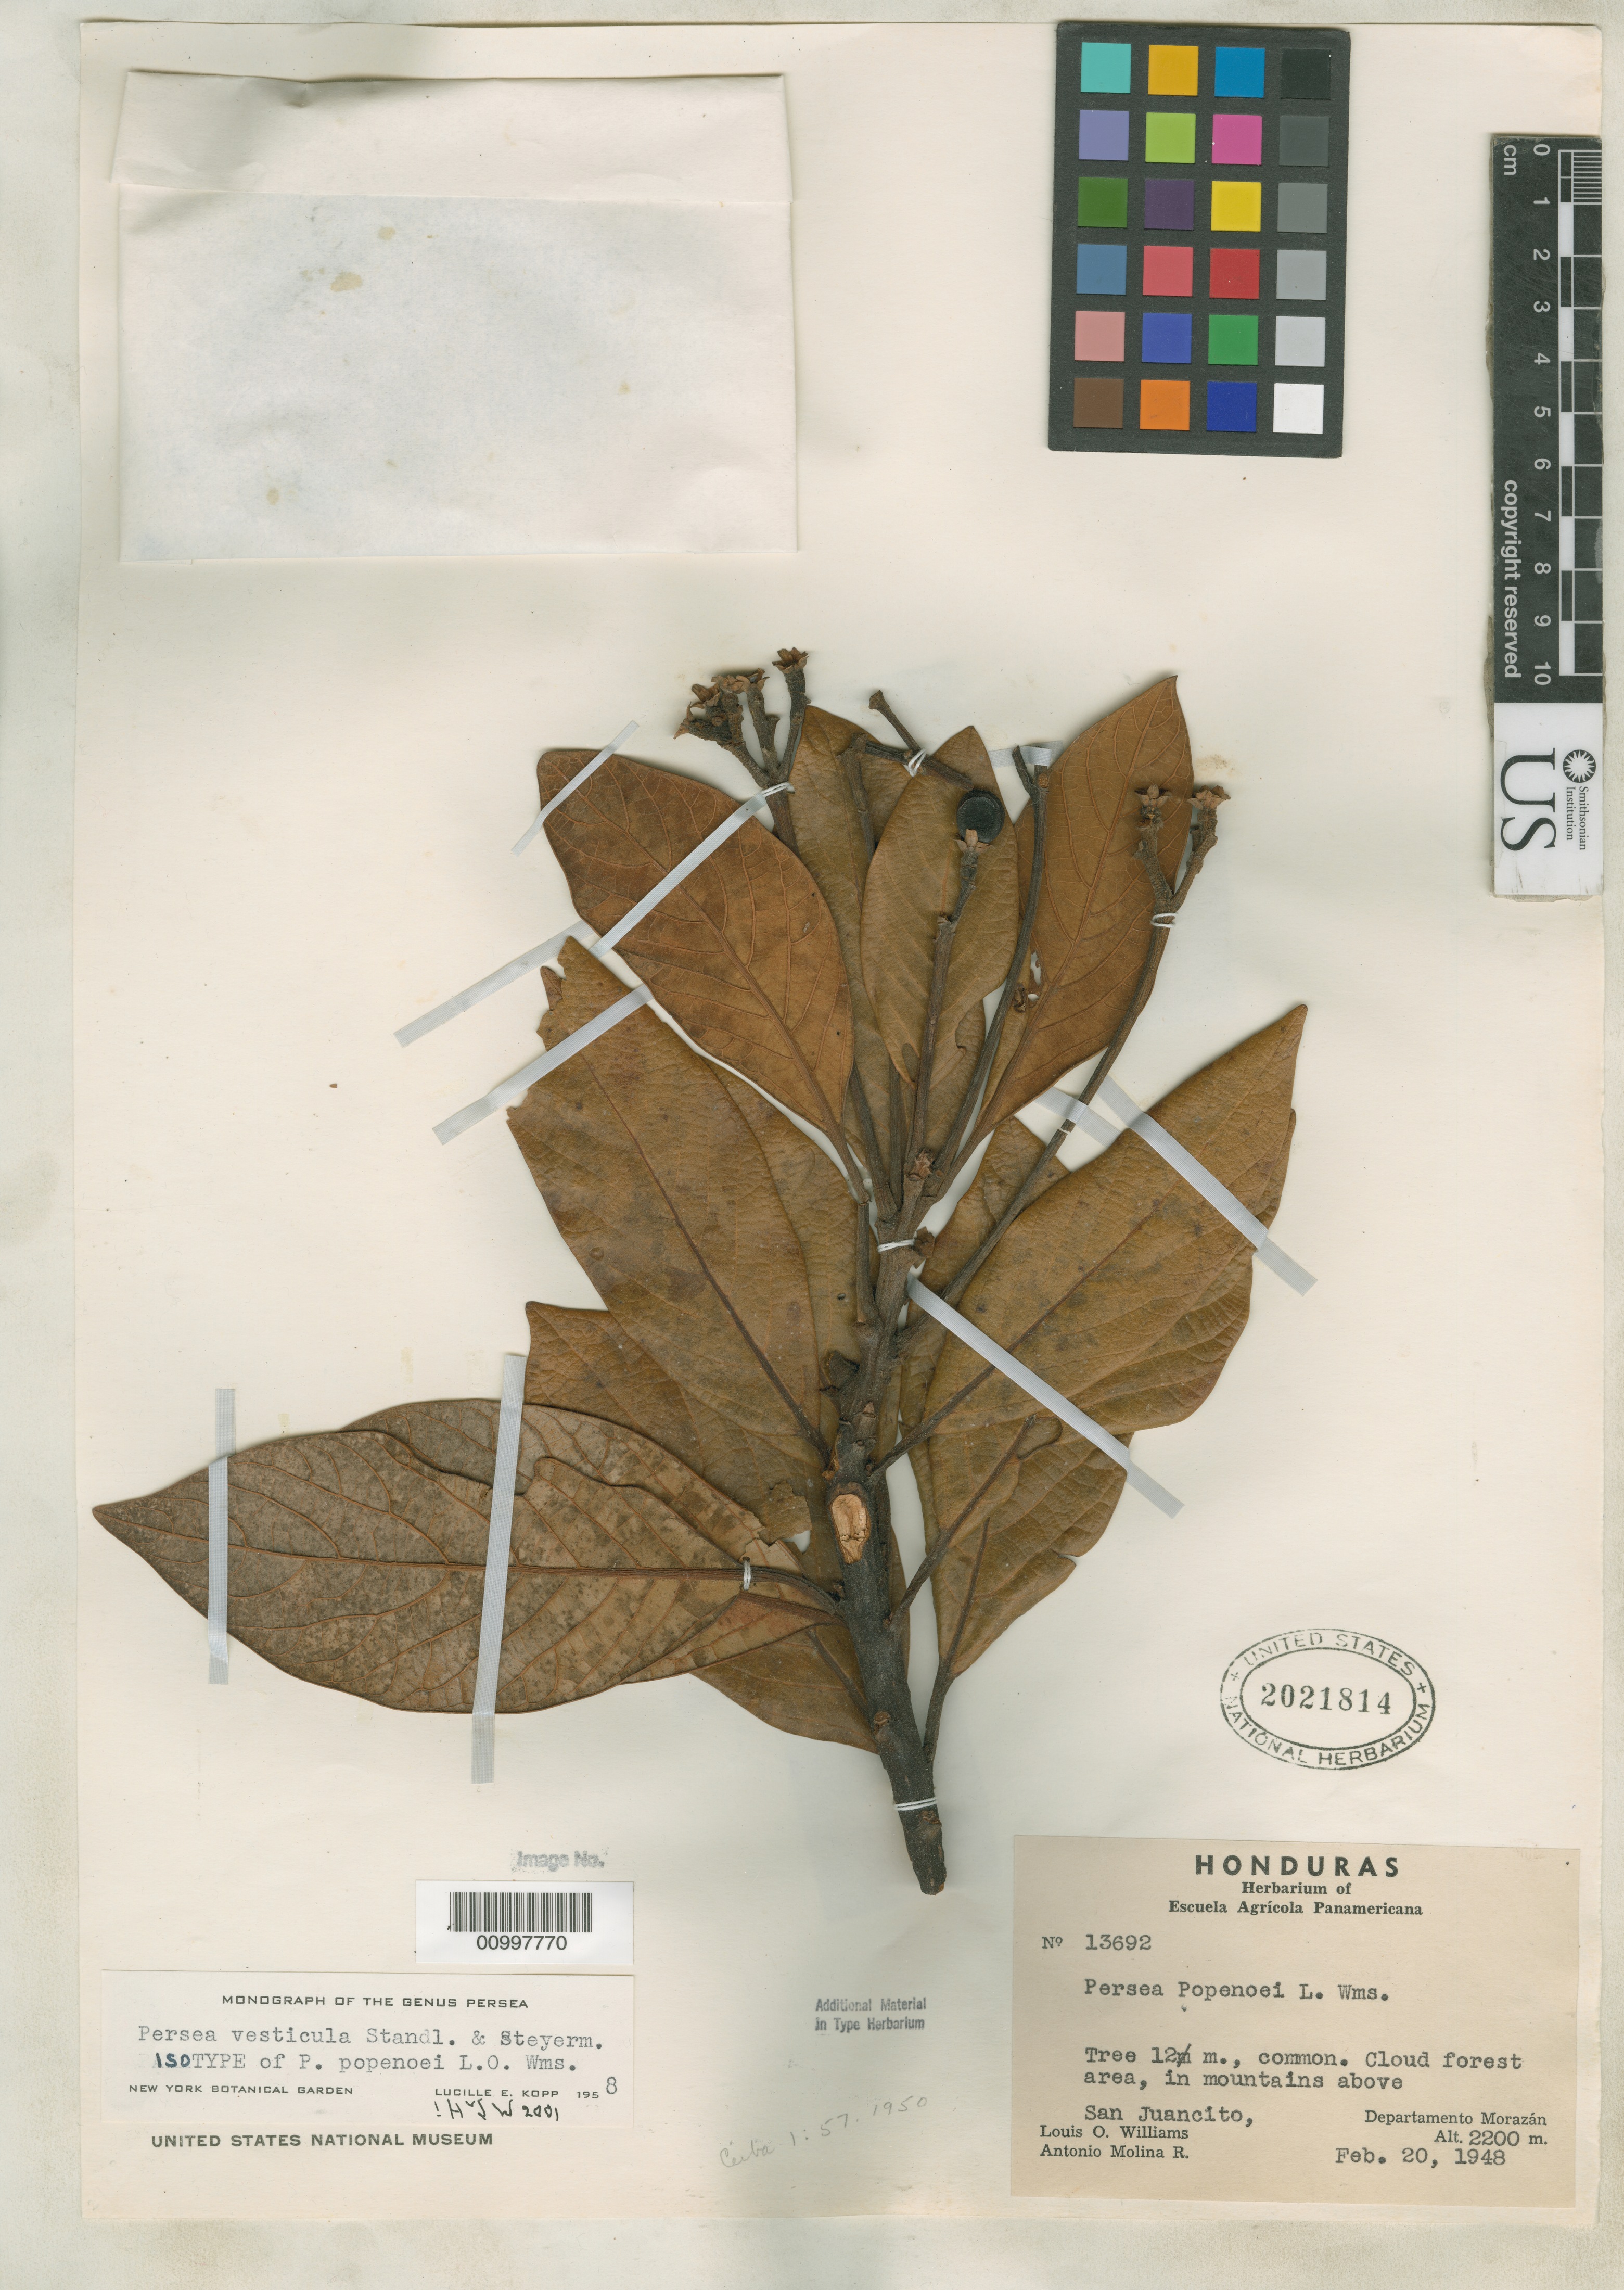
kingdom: Plantae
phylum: Tracheophyta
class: Magnoliopsida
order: Laurales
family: Lauraceae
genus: Persea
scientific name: Persea popenoei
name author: L.O. Williams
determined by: Kopp, L. E., (NY), New York Botanical Garden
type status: Isotype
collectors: L. O. Williams & A. Molina R.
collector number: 13692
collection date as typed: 20 Feb 1948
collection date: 1948-02-20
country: Honduras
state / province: Fco. Morazán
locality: Mountains above San Juancito.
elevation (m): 2200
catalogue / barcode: US 2021814